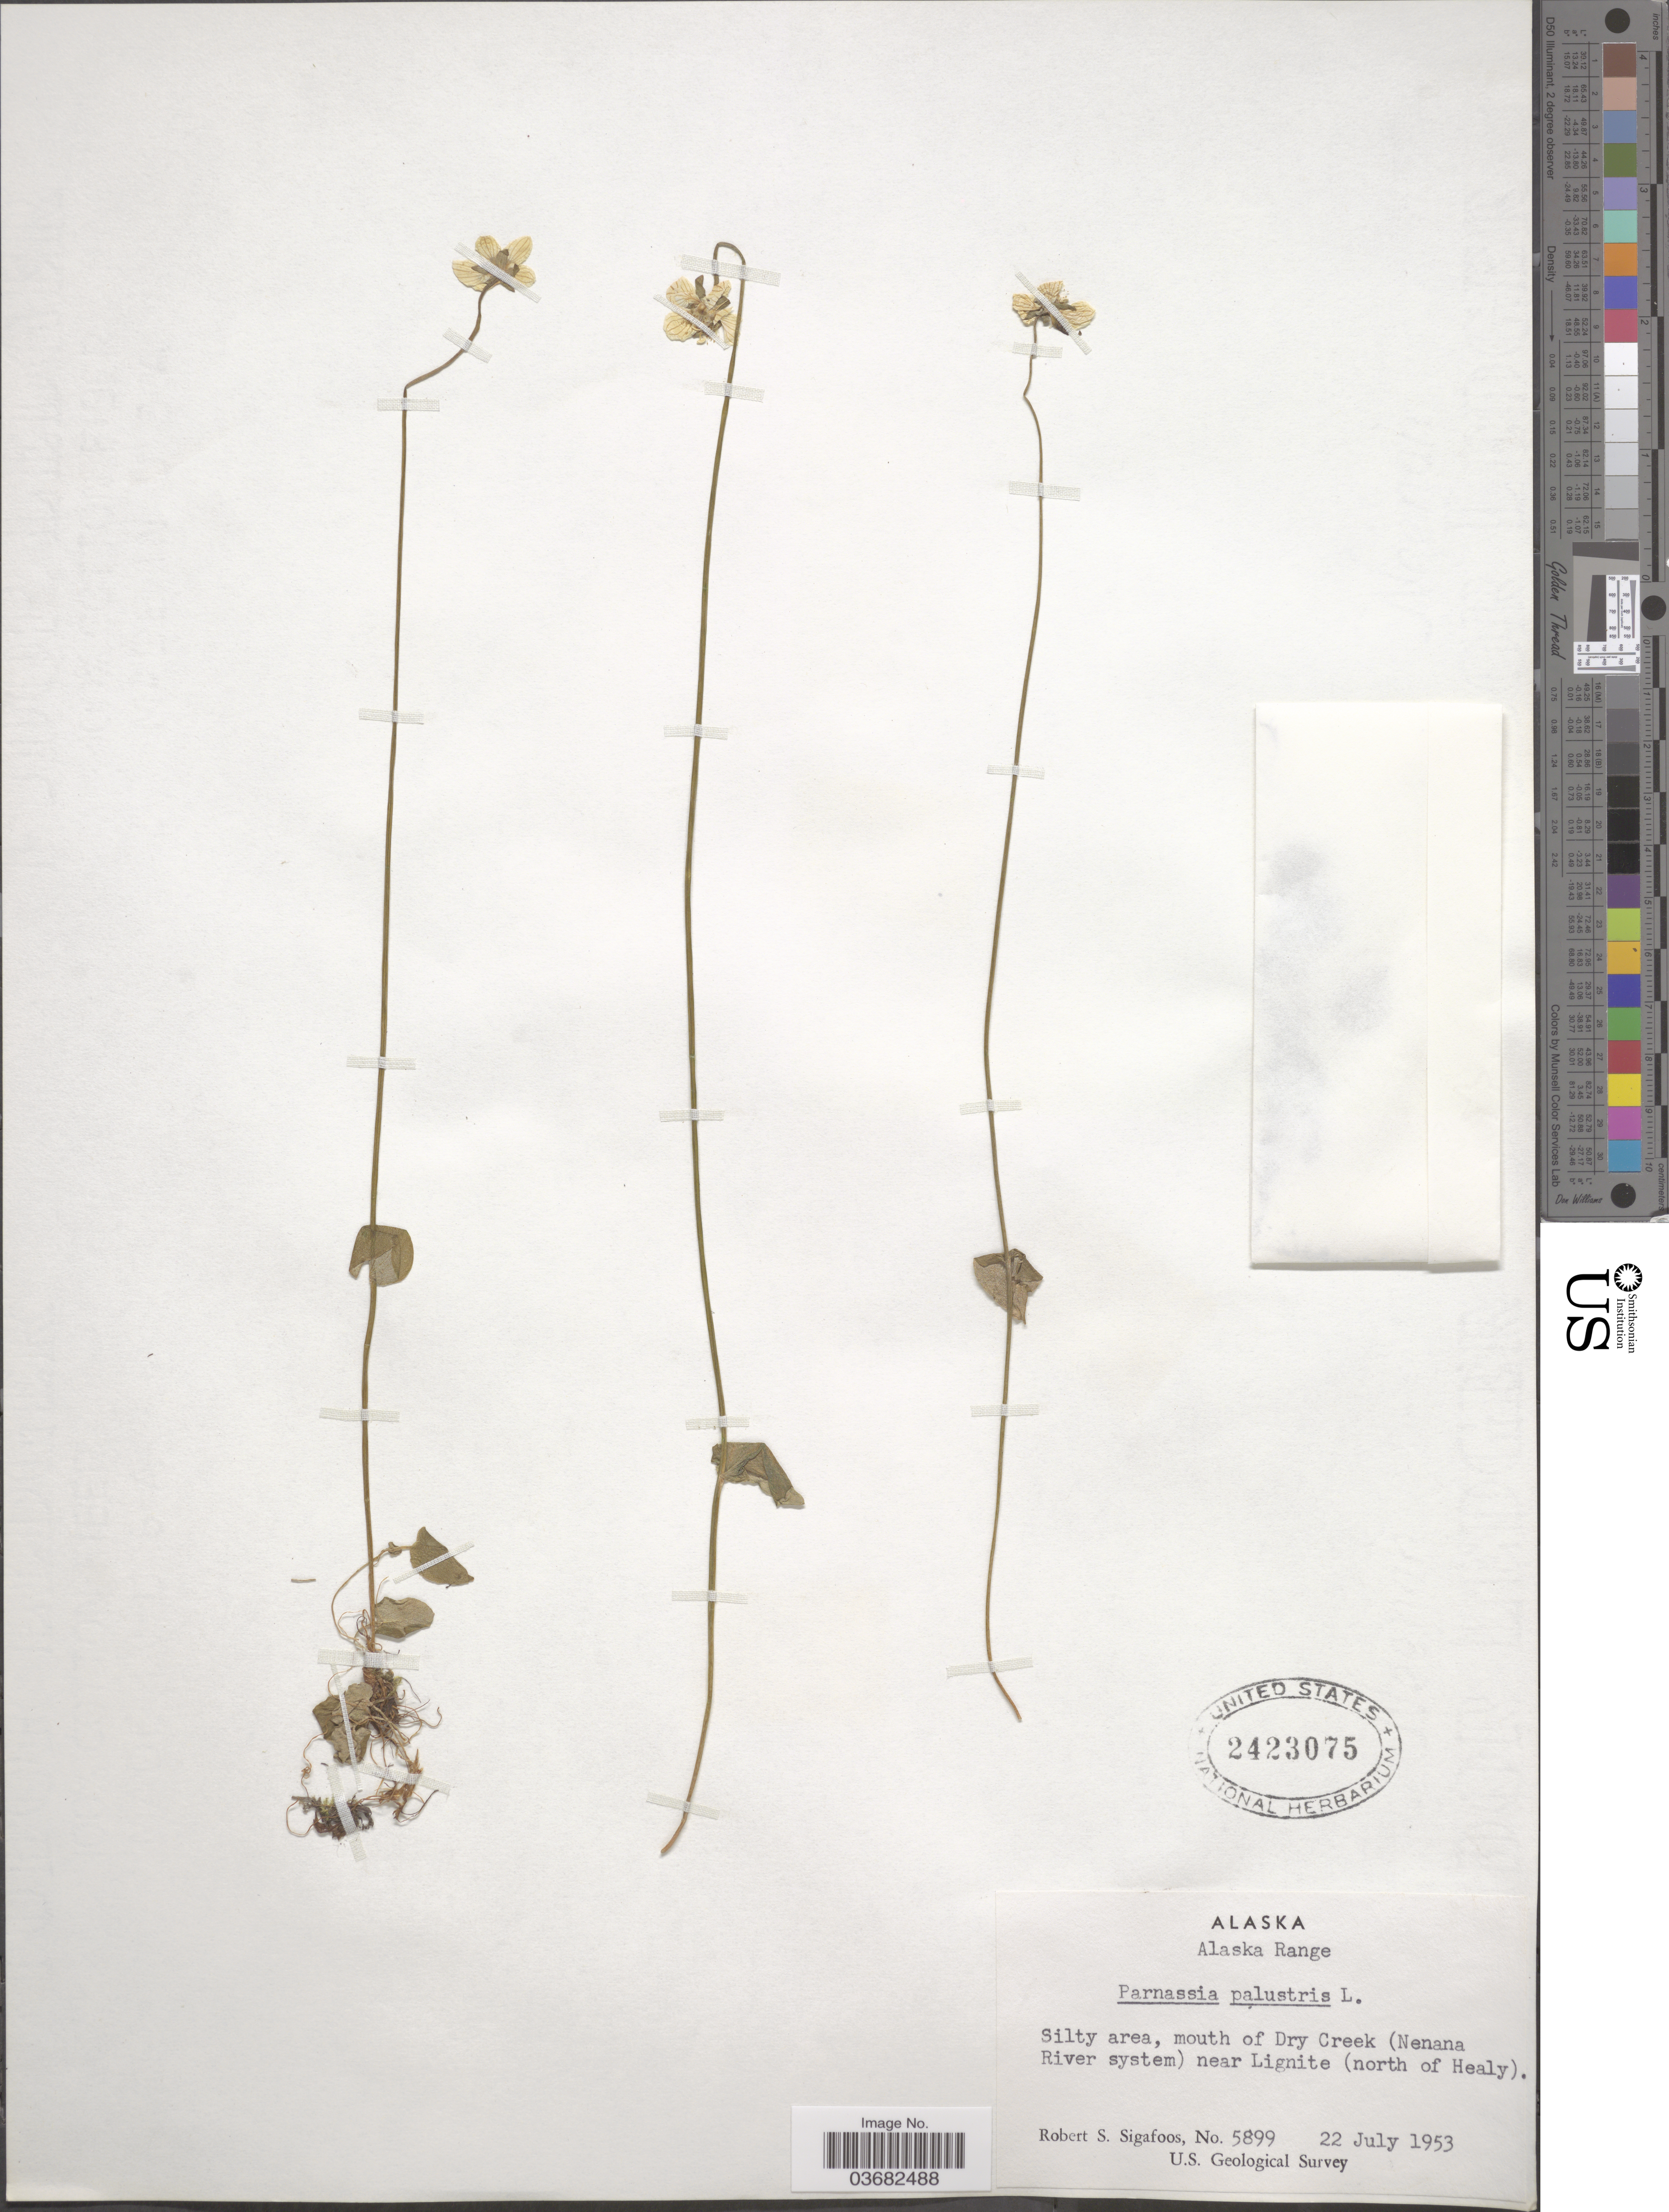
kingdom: Plantae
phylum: Tracheophyta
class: Magnoliopsida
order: Celastrales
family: Parnassiaceae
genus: Parnassia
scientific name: Parnassia palustris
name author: L.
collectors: R. Sigafoos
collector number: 5899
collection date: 1953-07-22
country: United States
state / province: Alaska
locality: Alaska Range. Silty area, mouth of Dry Creek (Nenana River system) near Lignite (north of Healy). U. S. Geological Survey.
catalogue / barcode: US 2423075